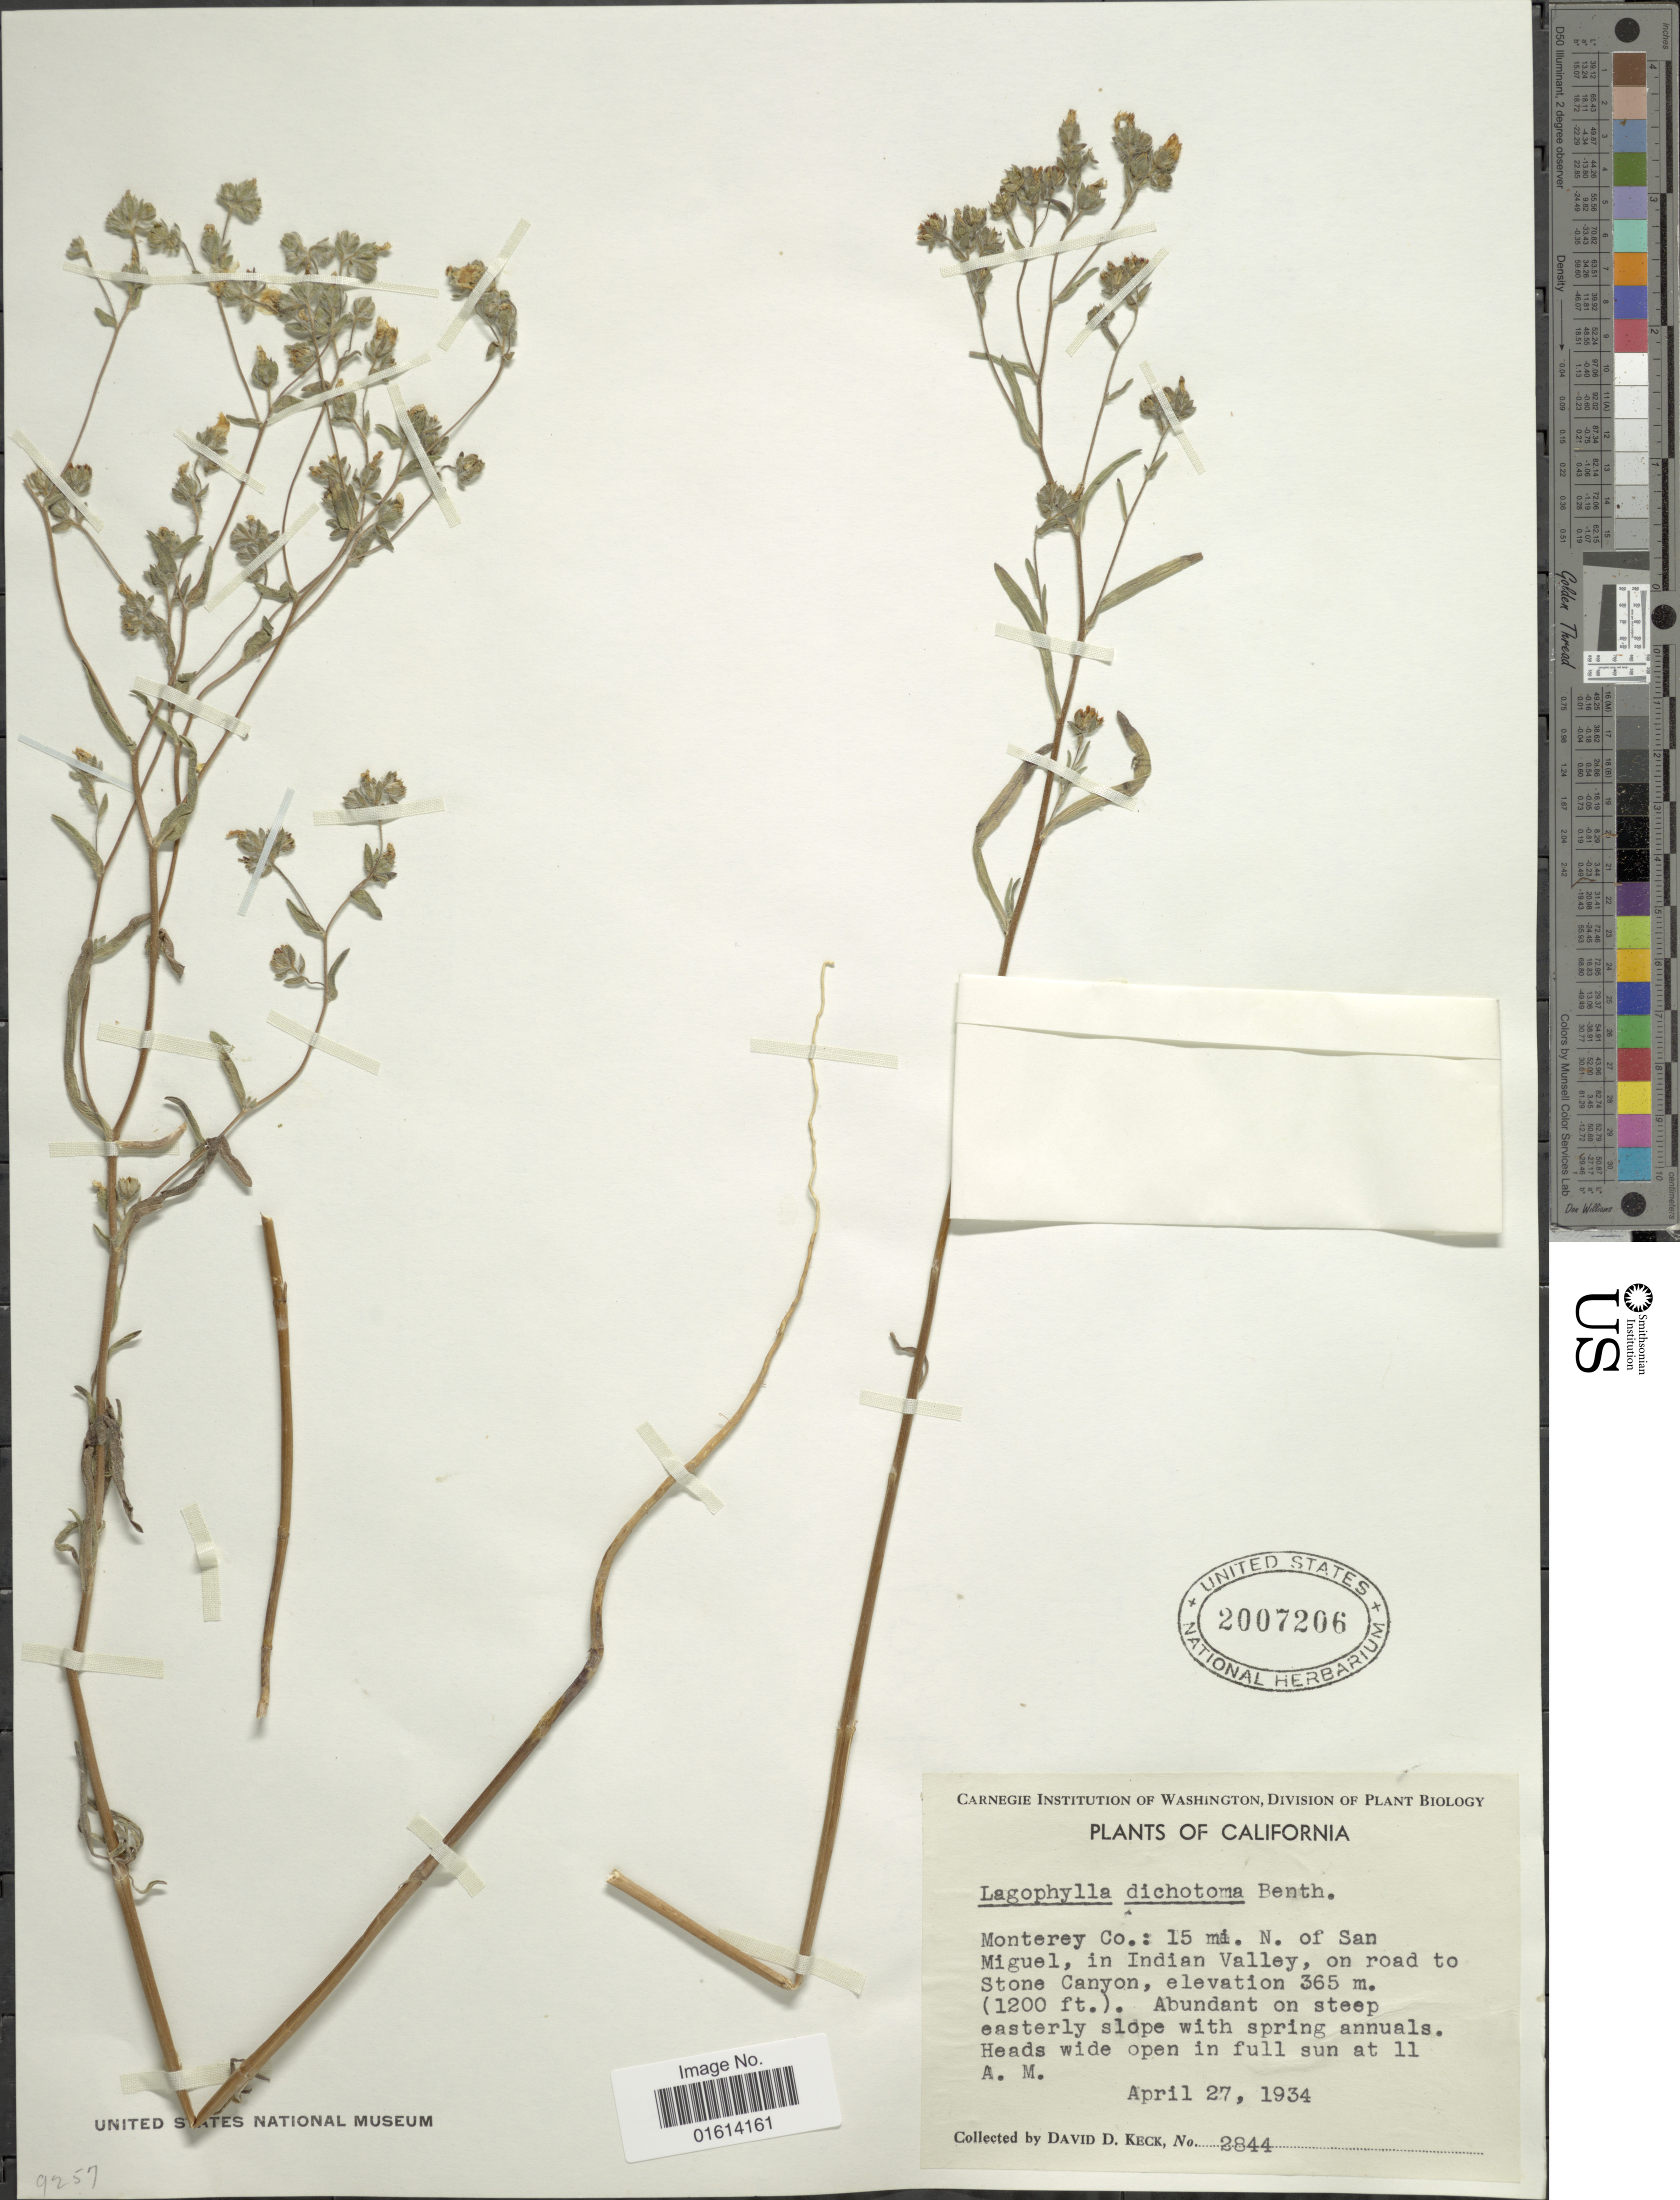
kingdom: Plantae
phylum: Tracheophyta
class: Magnoliopsida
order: Asterales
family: Asteraceae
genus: Lagophylla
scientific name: Lagophylla dichotoma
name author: Benth.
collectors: D. D. Keck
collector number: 2844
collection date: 1934-04-27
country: United States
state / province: California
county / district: Monterey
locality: Monterey Co., 15 mi. N. of San Miguel, in Indian Valley, on road to Stone Canyon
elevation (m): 365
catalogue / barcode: US 2007206